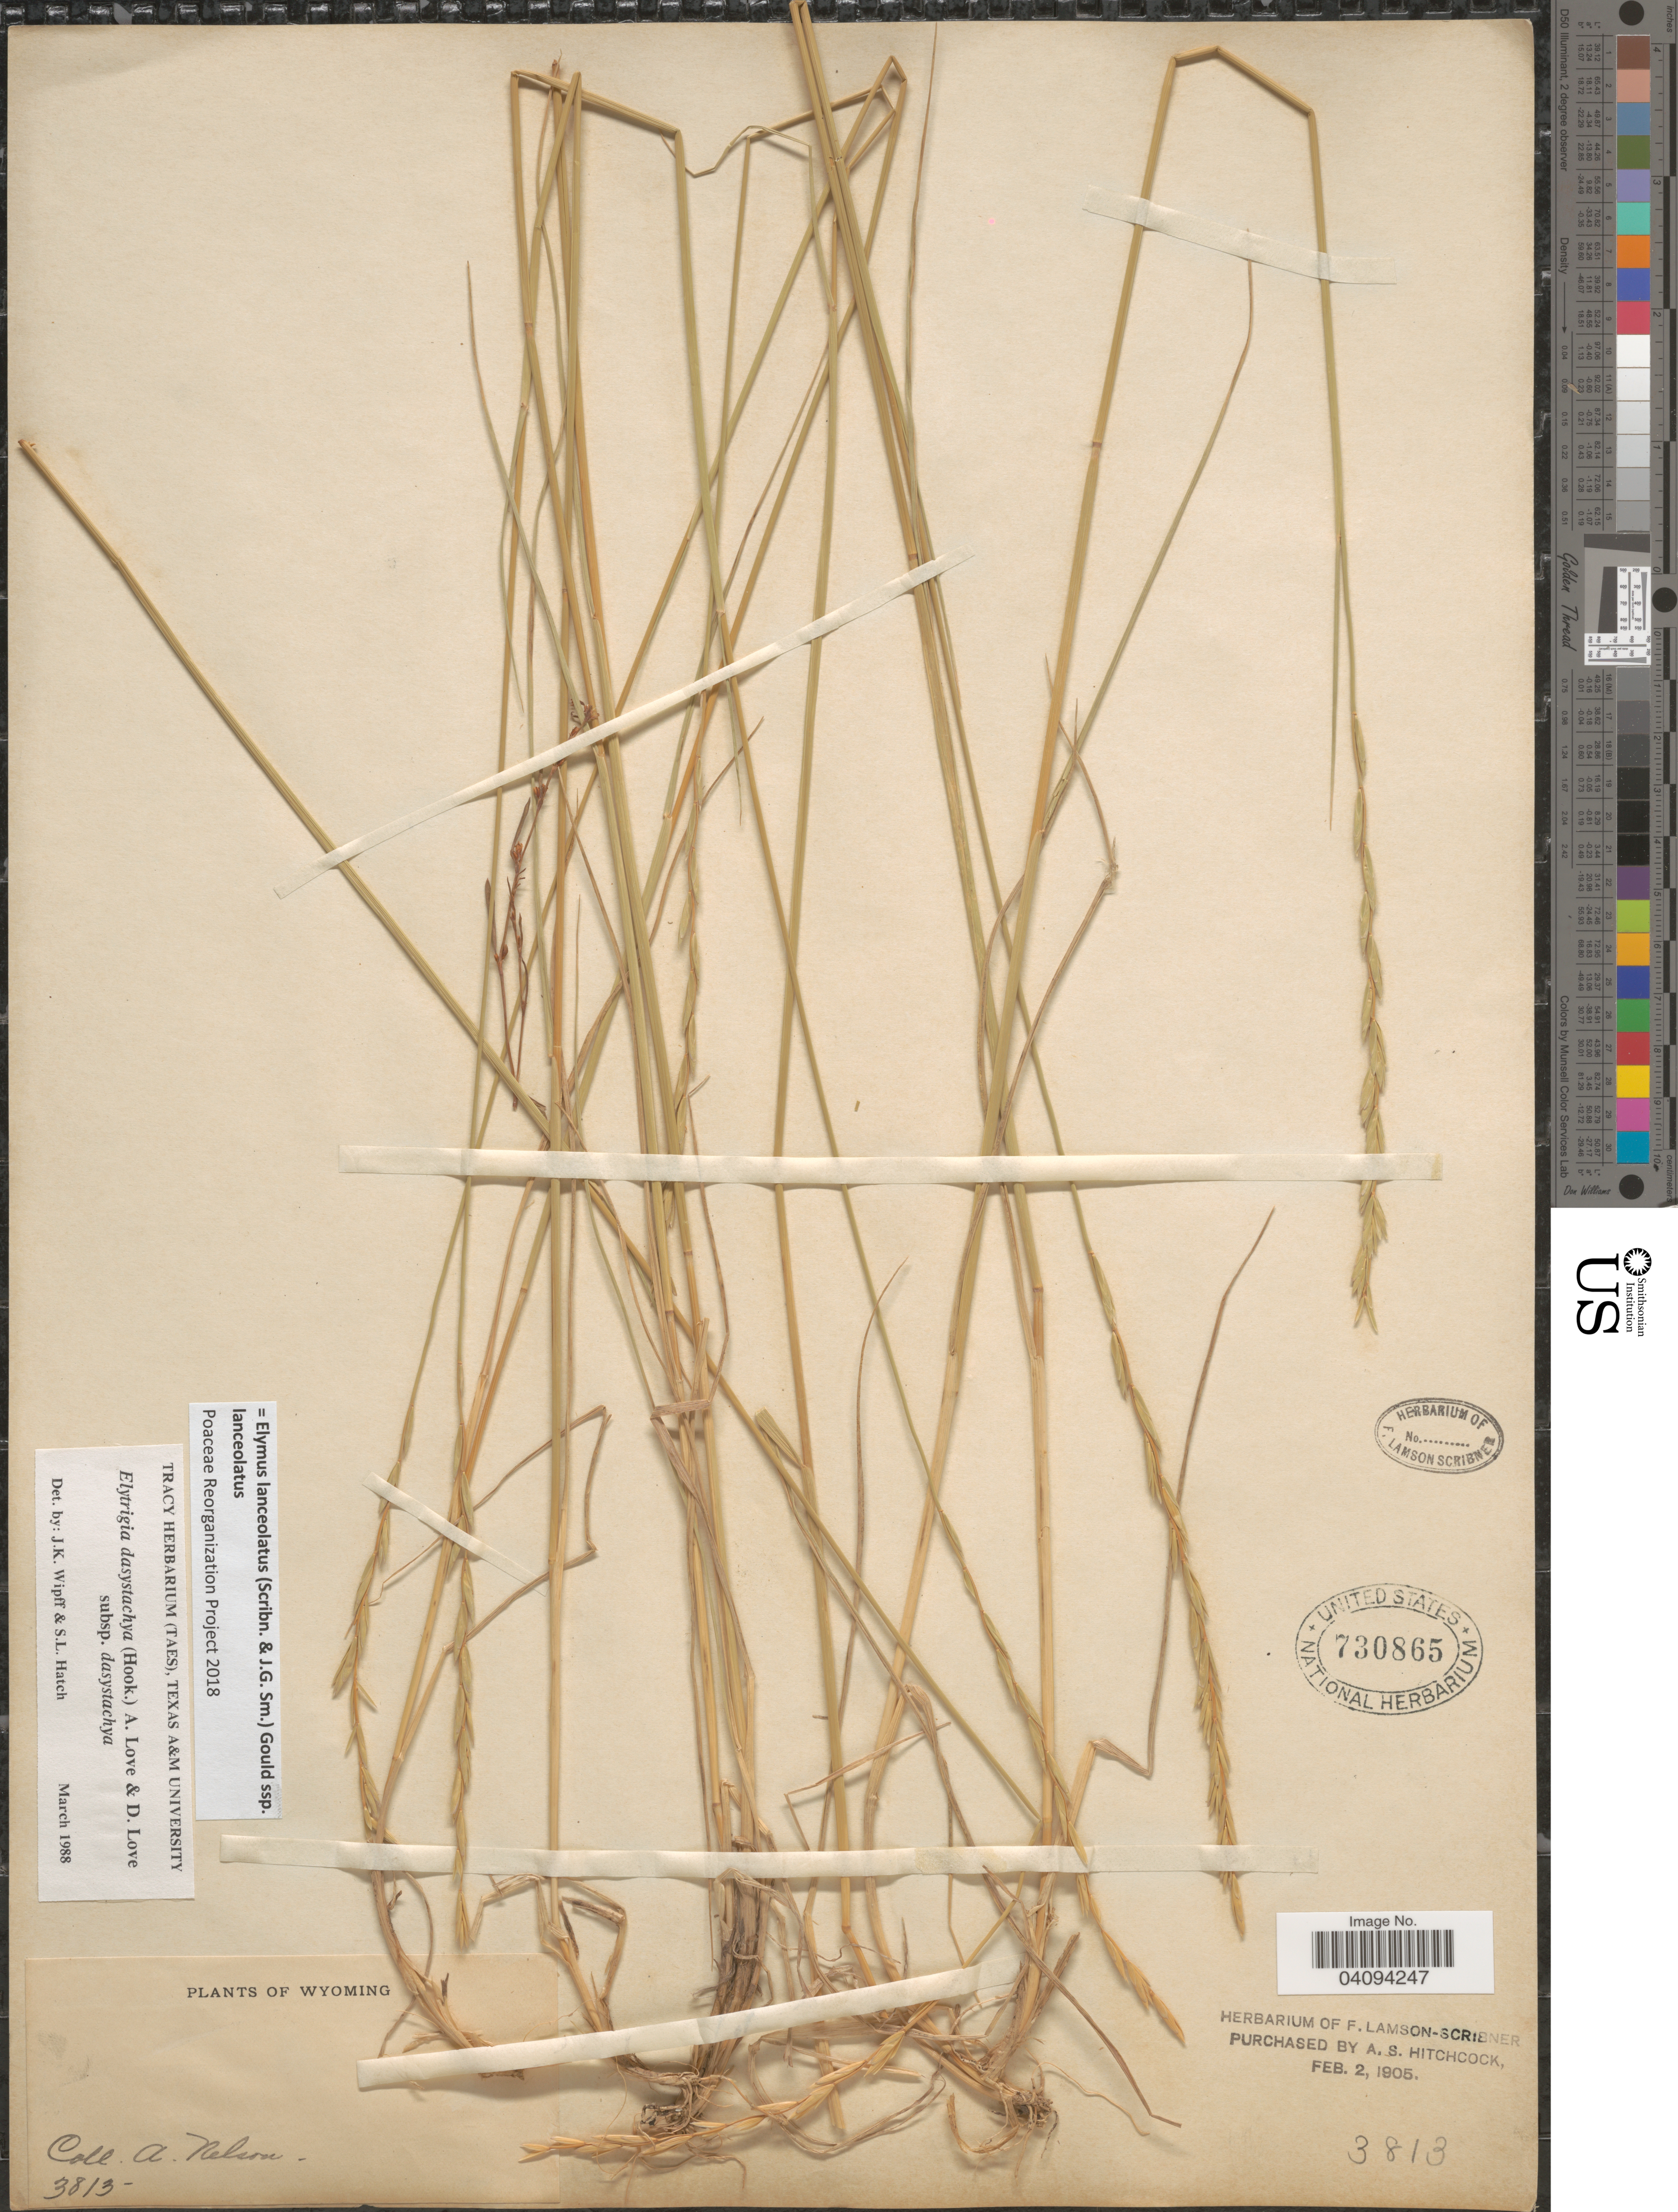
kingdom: Plantae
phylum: Tracheophyta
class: Liliopsida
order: Poales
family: Poaceae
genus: Elymus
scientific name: Elymus lanceolatus subsp. lanceolatus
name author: (Scribn. & J.G. Sm.) Gould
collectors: A. Nelson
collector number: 3813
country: United States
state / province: Wyoming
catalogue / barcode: US 730865